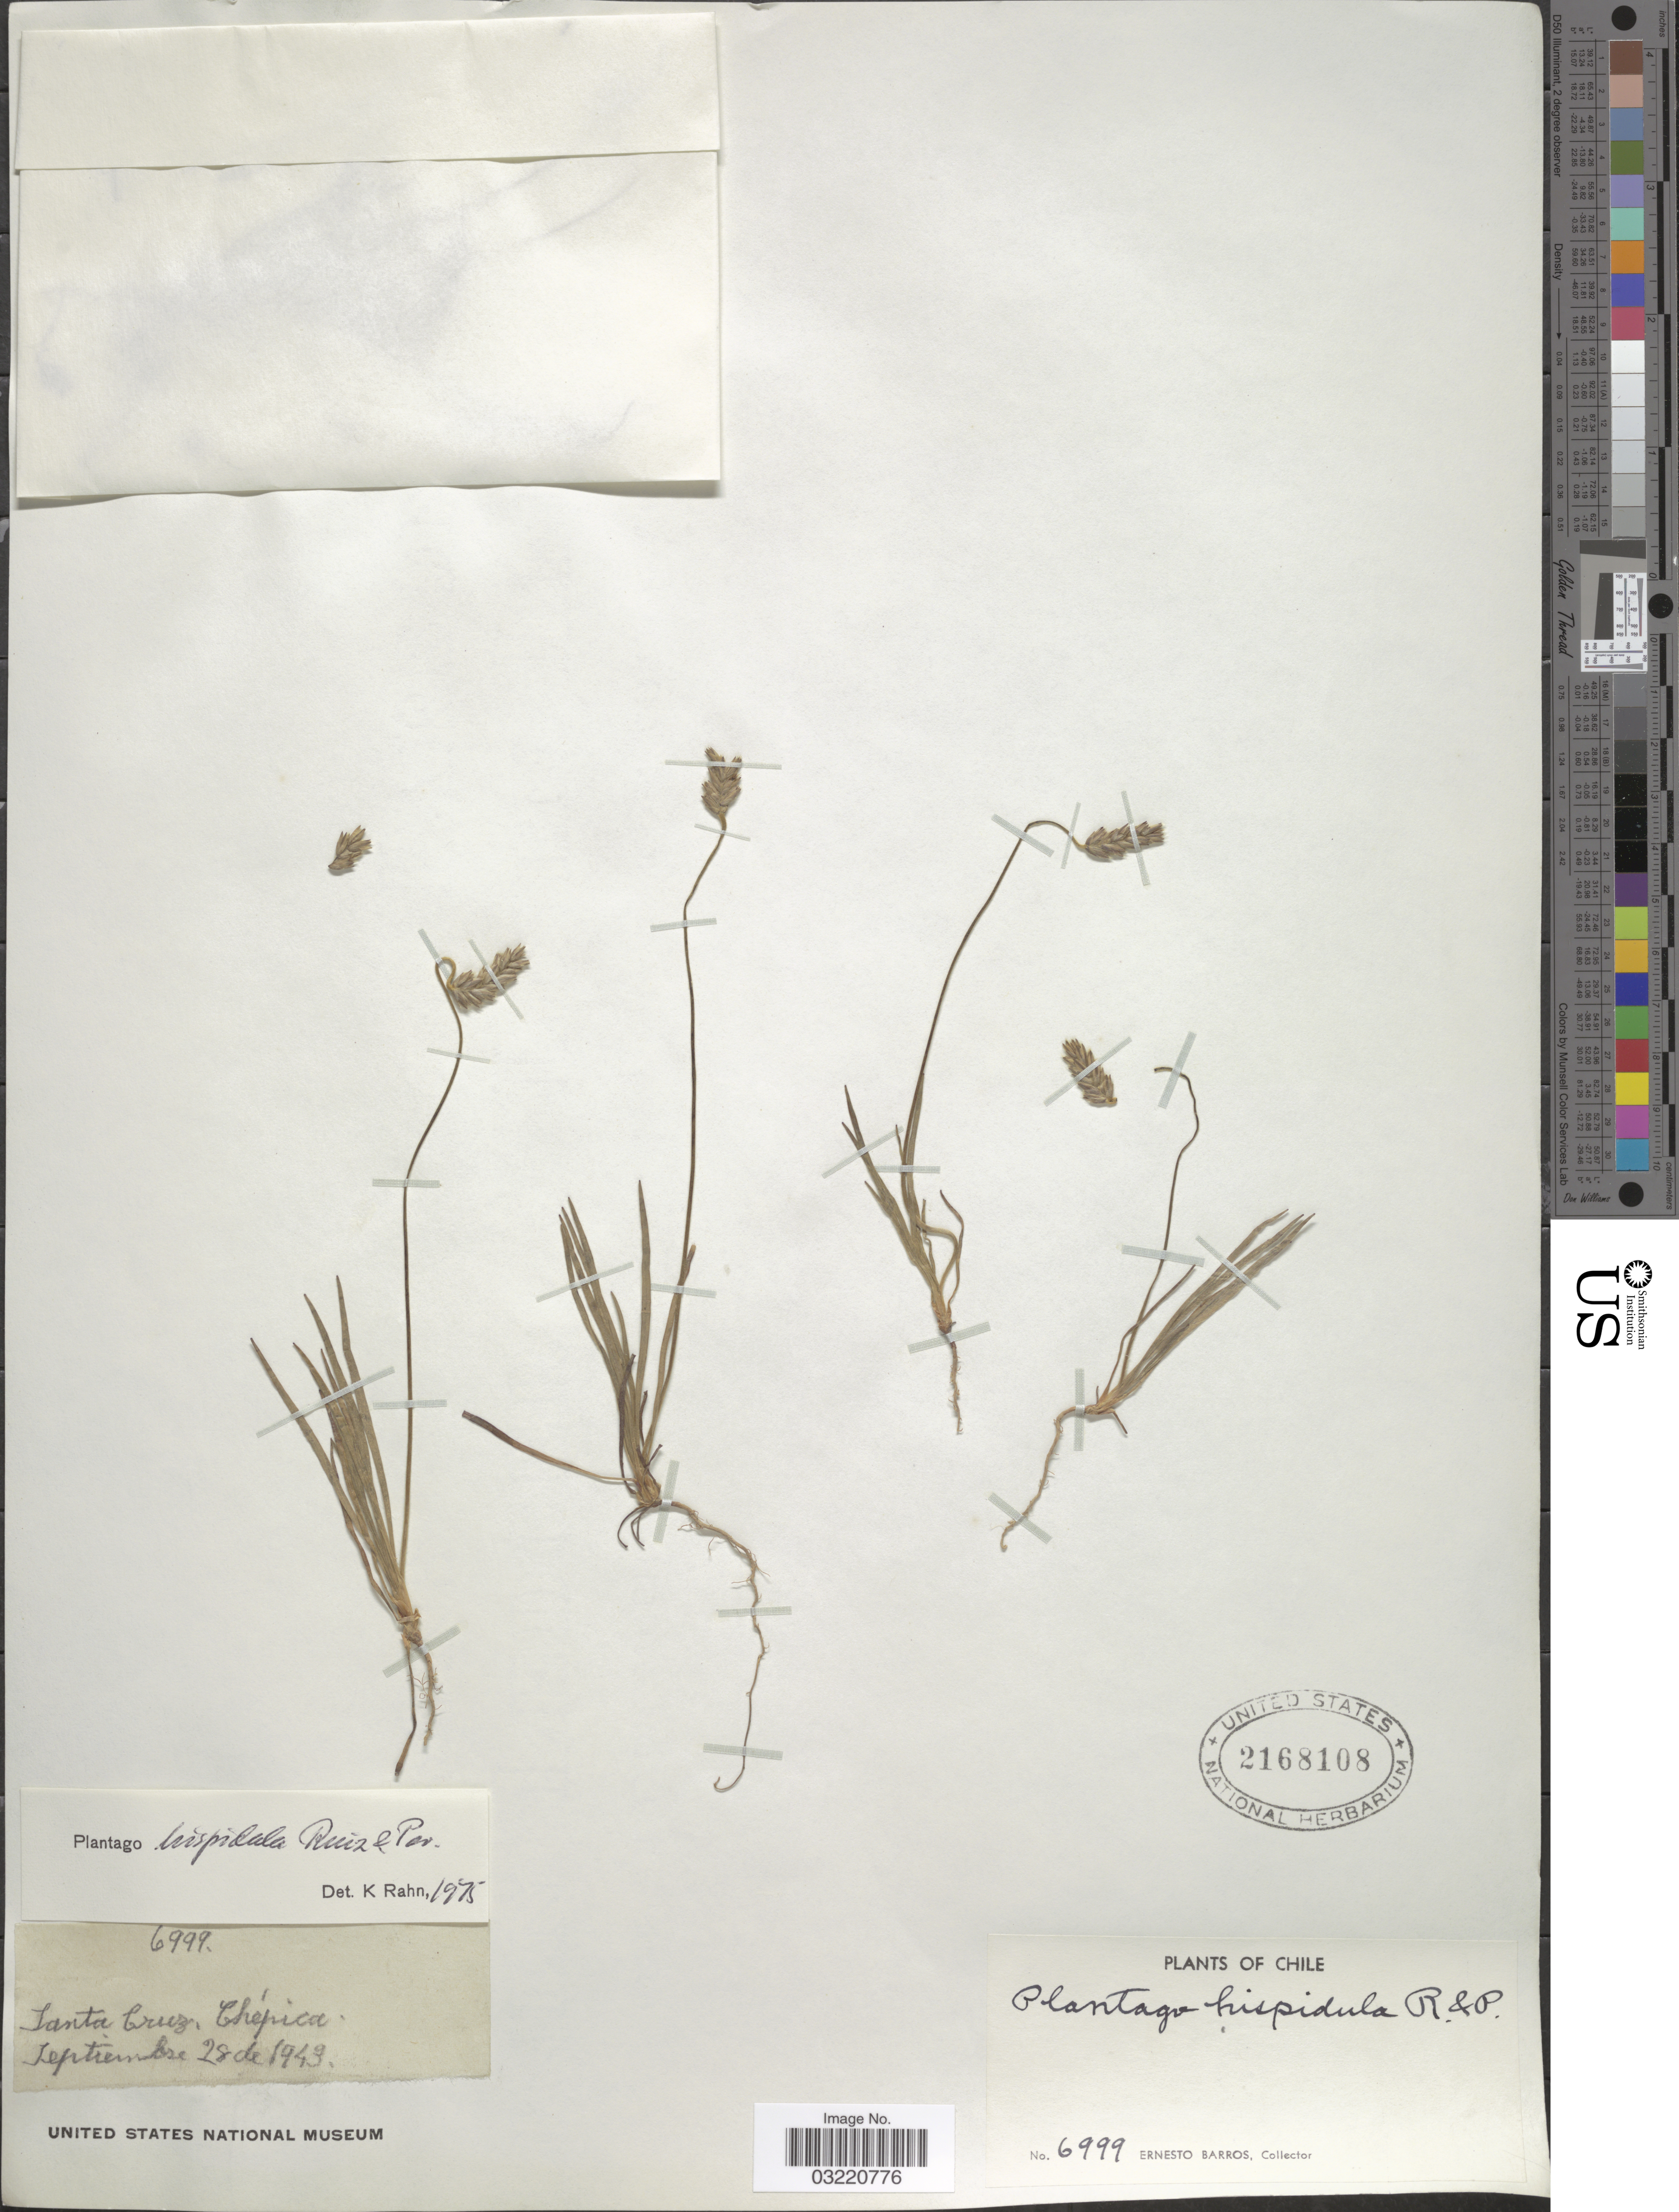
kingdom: Plantae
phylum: Tracheophyta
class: Magnoliopsida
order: Lamiales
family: Plantaginaceae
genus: Plantago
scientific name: Plantago hispidula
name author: Ruiz & Pav.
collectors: E. Barros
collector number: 6999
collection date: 1943-09-28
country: Chile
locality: Santa Cruz. Chépica.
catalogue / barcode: US 2168108